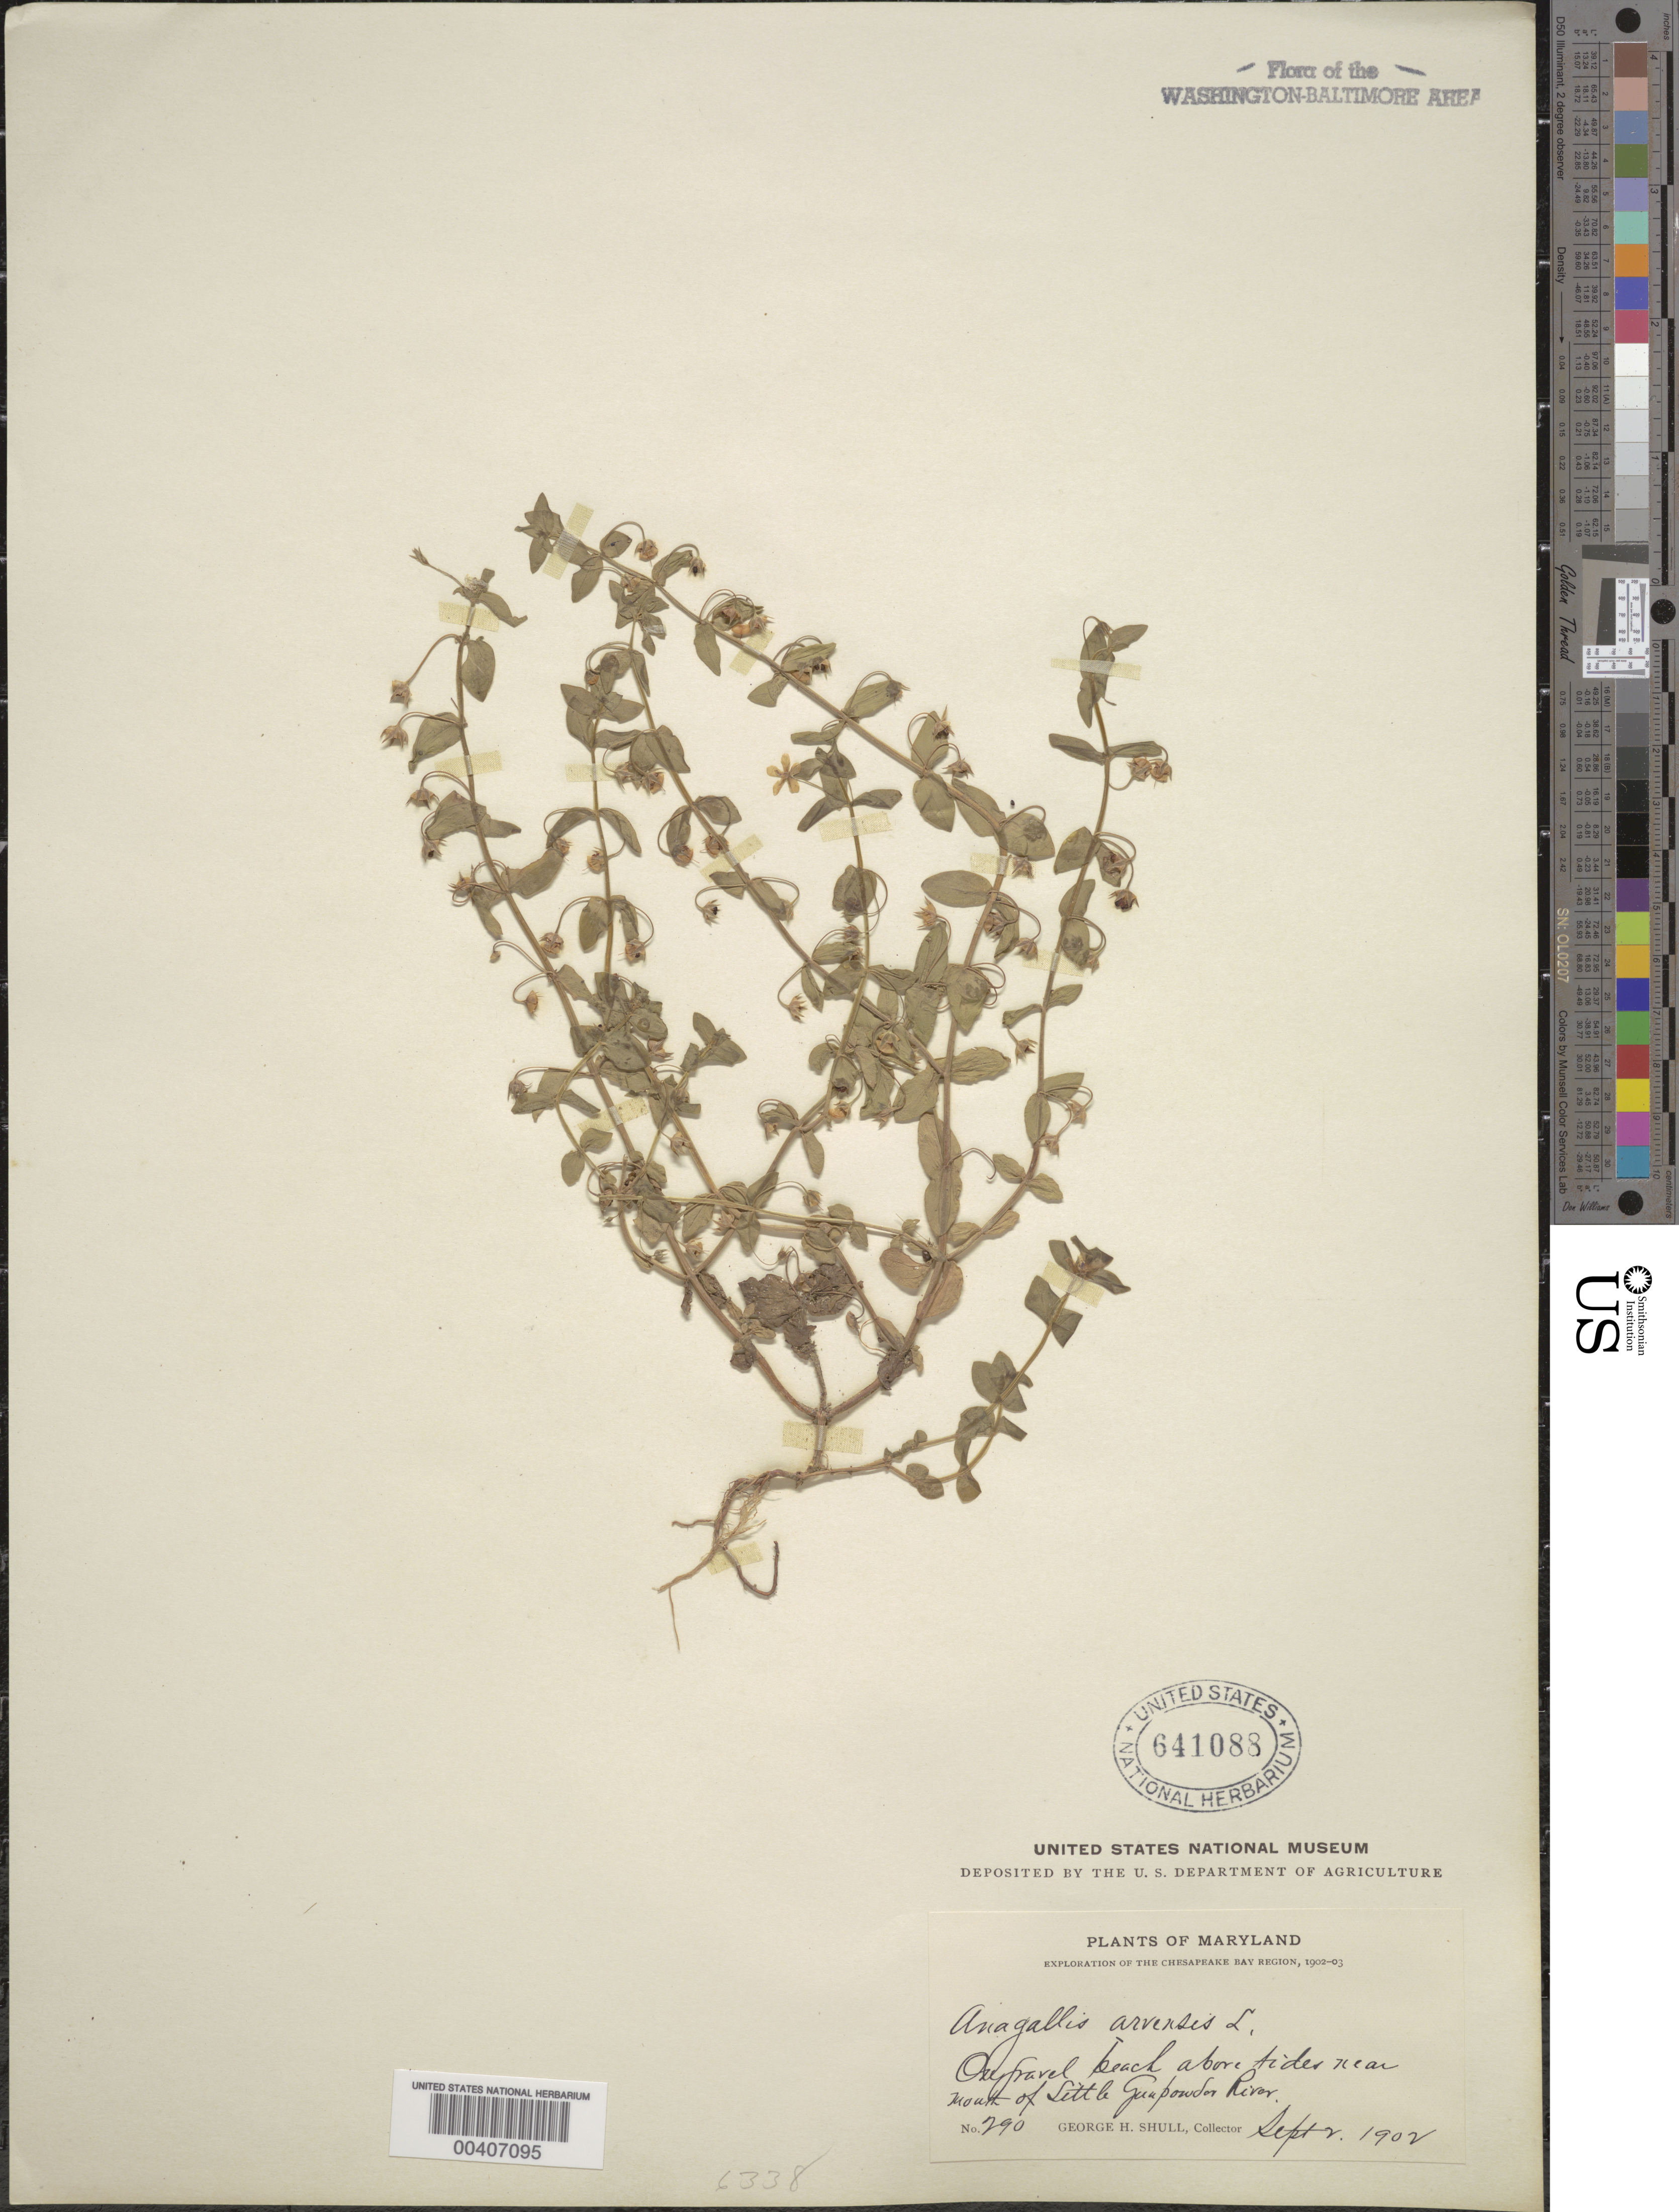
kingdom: Plantae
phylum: Tracheophyta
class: Magnoliopsida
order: Ericales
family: Primulaceae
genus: Anagallis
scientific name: Anagallis arvensis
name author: L.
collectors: G. H. Shull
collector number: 290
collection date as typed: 02 Sep 1902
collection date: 1902-09-02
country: United States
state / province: Maryland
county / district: Harford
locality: Mouth of Little Gunpowder River vicinity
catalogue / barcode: US 641088